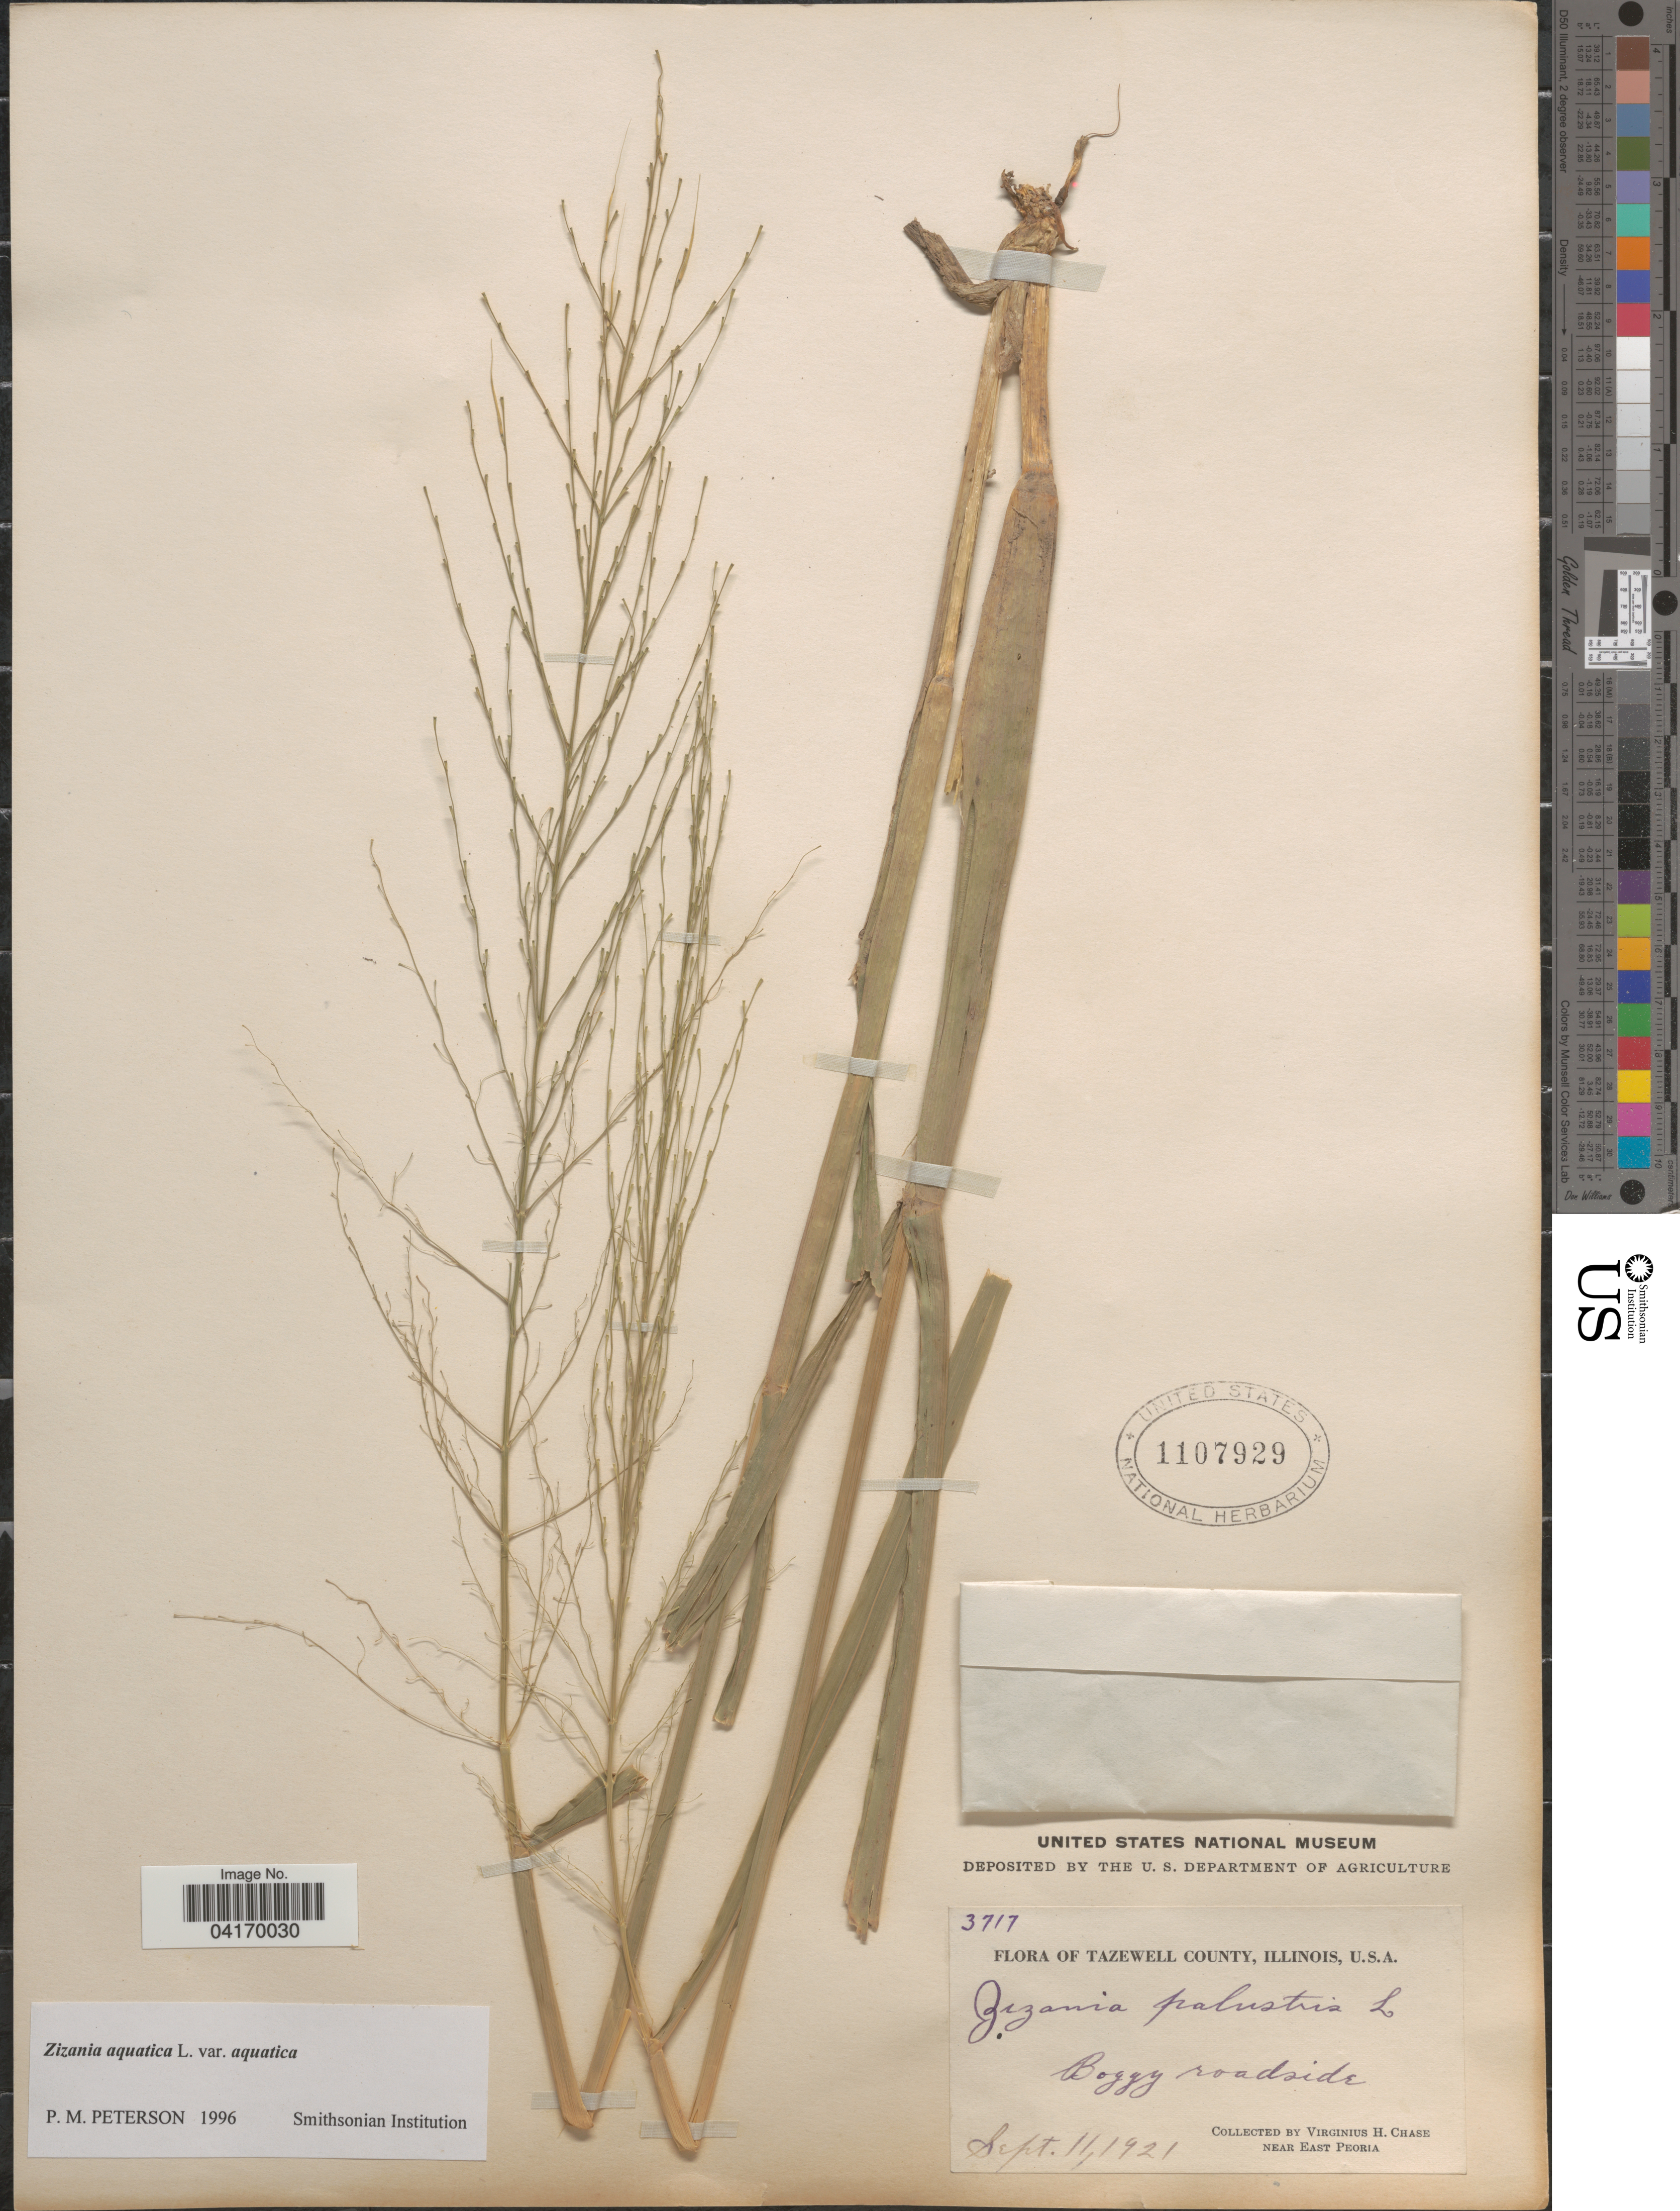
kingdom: Plantae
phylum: Tracheophyta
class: Liliopsida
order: Poales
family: Poaceae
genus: Zizania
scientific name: Zizania aquatica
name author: L.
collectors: V. H. Chase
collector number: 3717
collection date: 1921-09-11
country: United States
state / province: Illinois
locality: Tazewell County. Near East Peoria.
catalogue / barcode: US 1107929